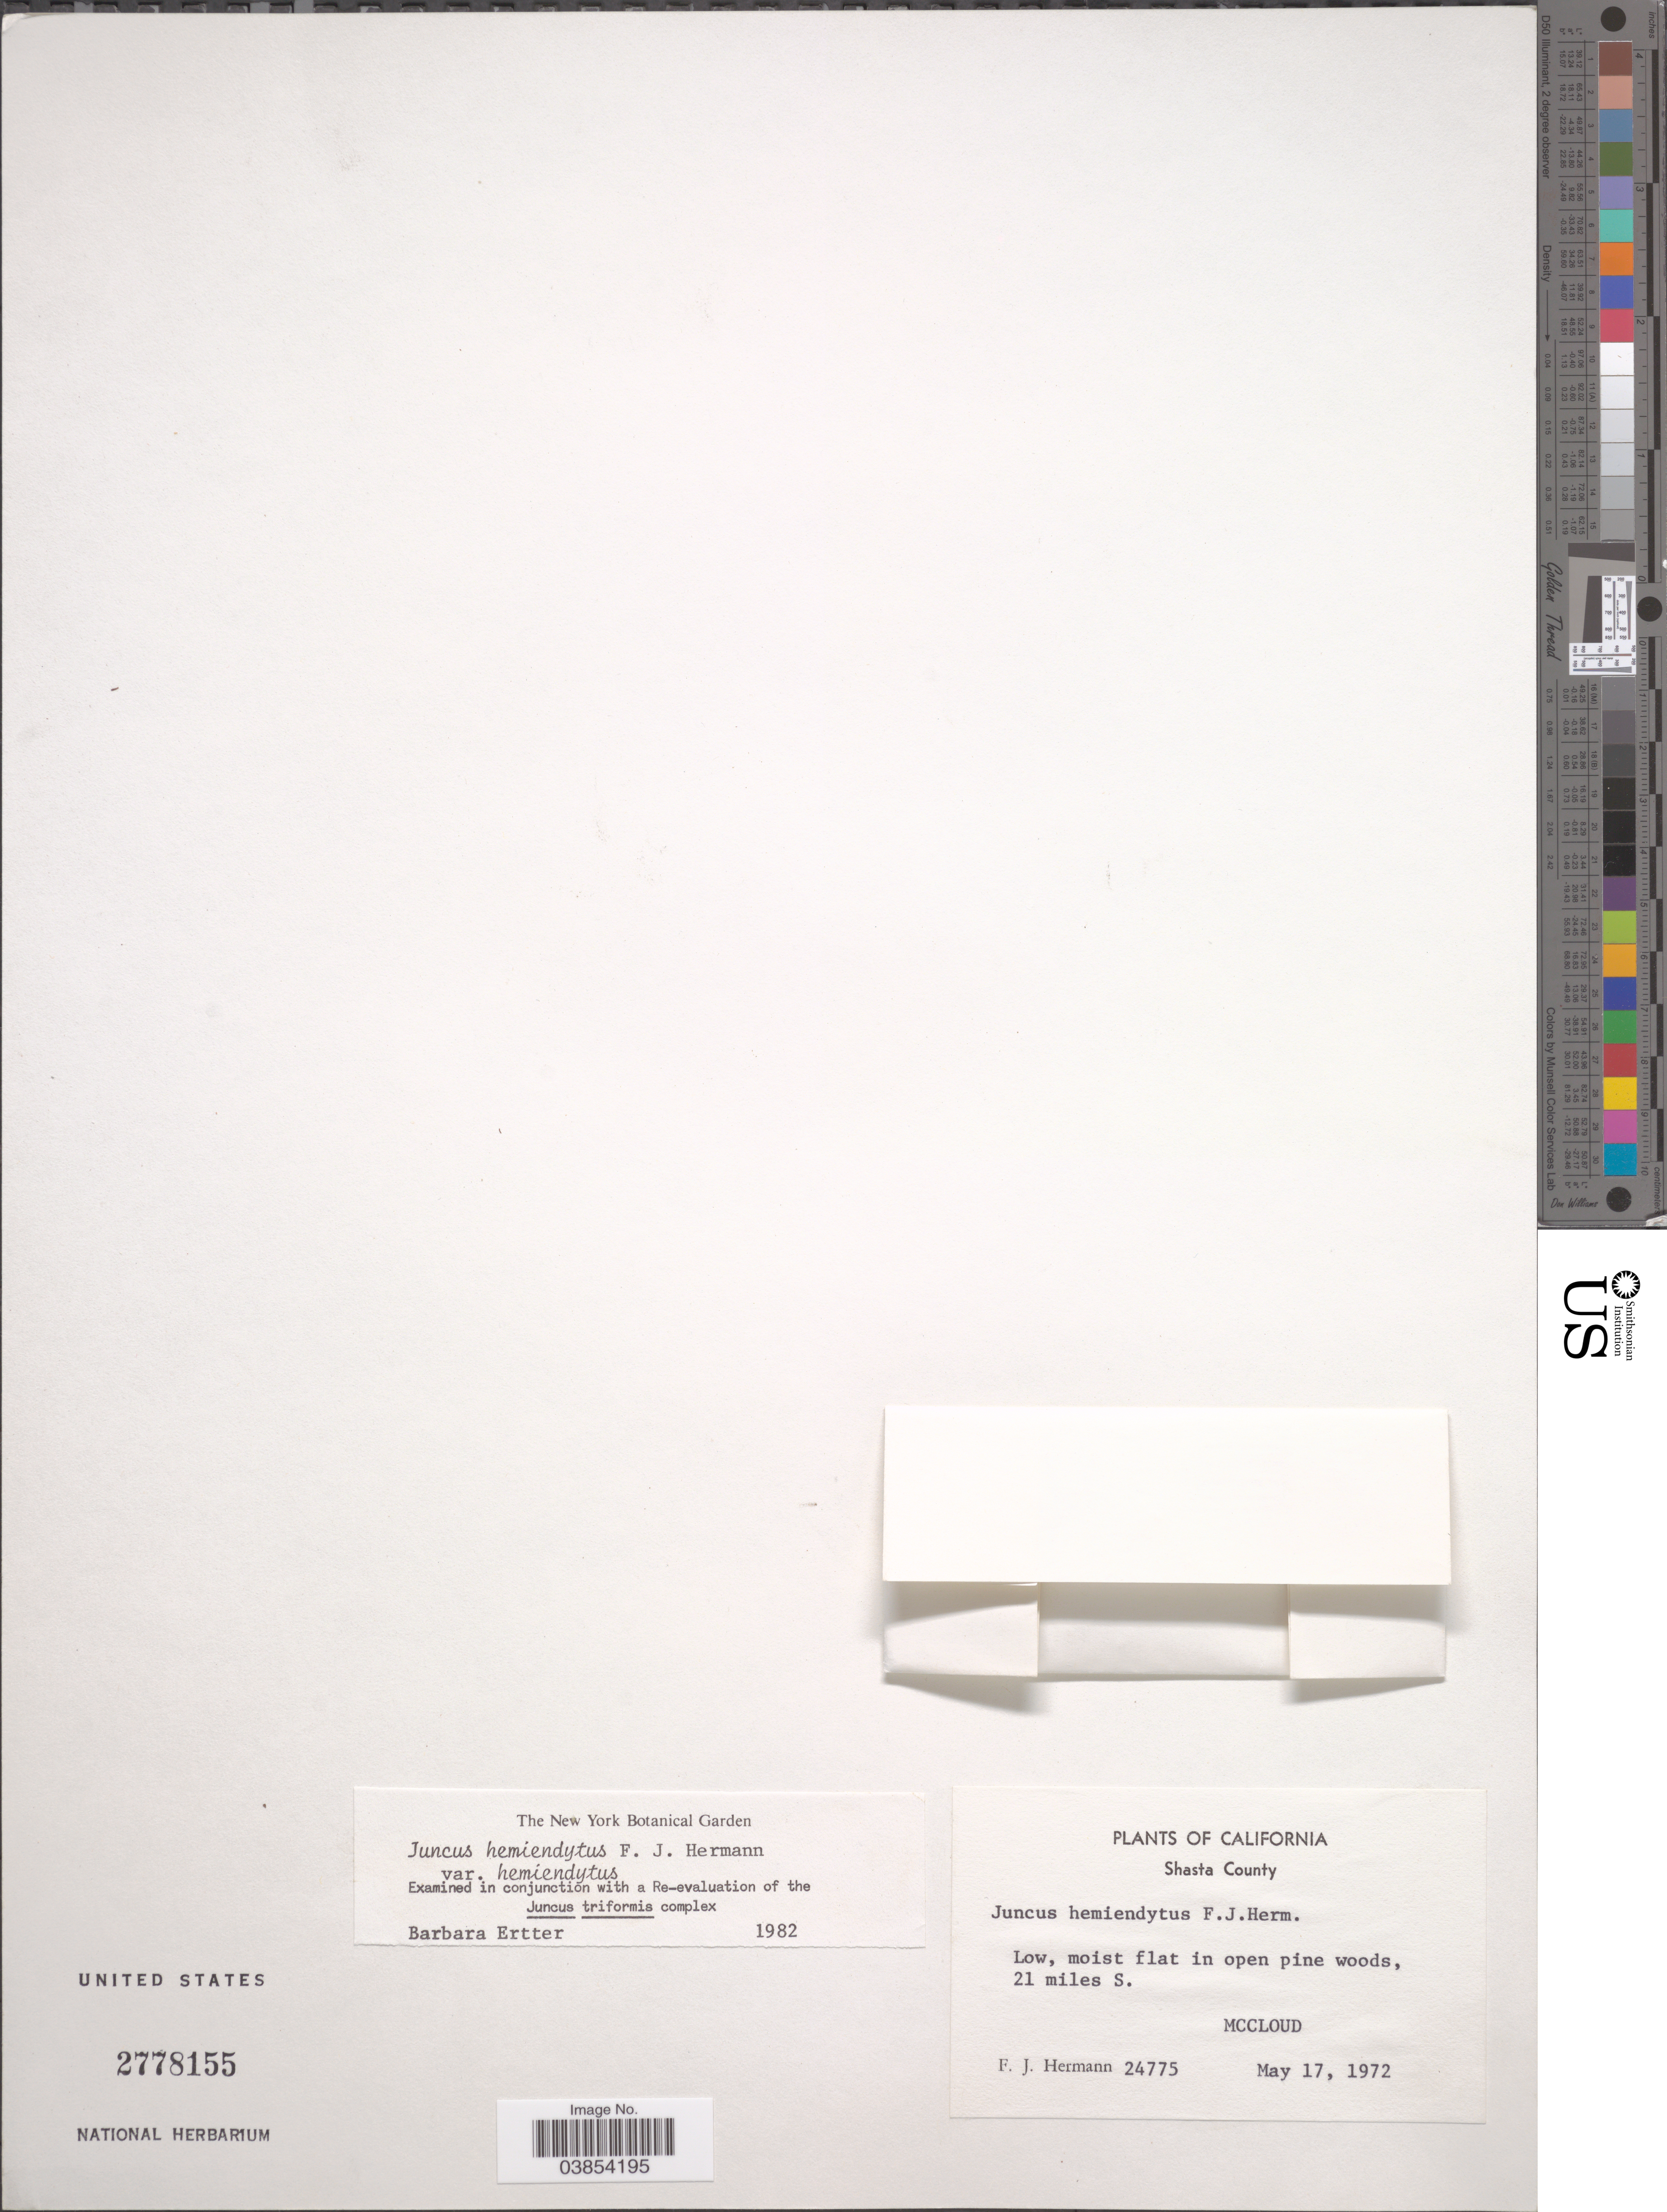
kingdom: Plantae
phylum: Tracheophyta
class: Liliopsida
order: Poales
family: Juncaceae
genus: Juncus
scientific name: Juncus hemiendytus var. hemiendytus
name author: F.J. Herm.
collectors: F. J. Hermann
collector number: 24775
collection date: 1972-05-17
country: United States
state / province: California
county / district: Shasta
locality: Shasta County. 21 miles S. McCloud.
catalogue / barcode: US 2778155